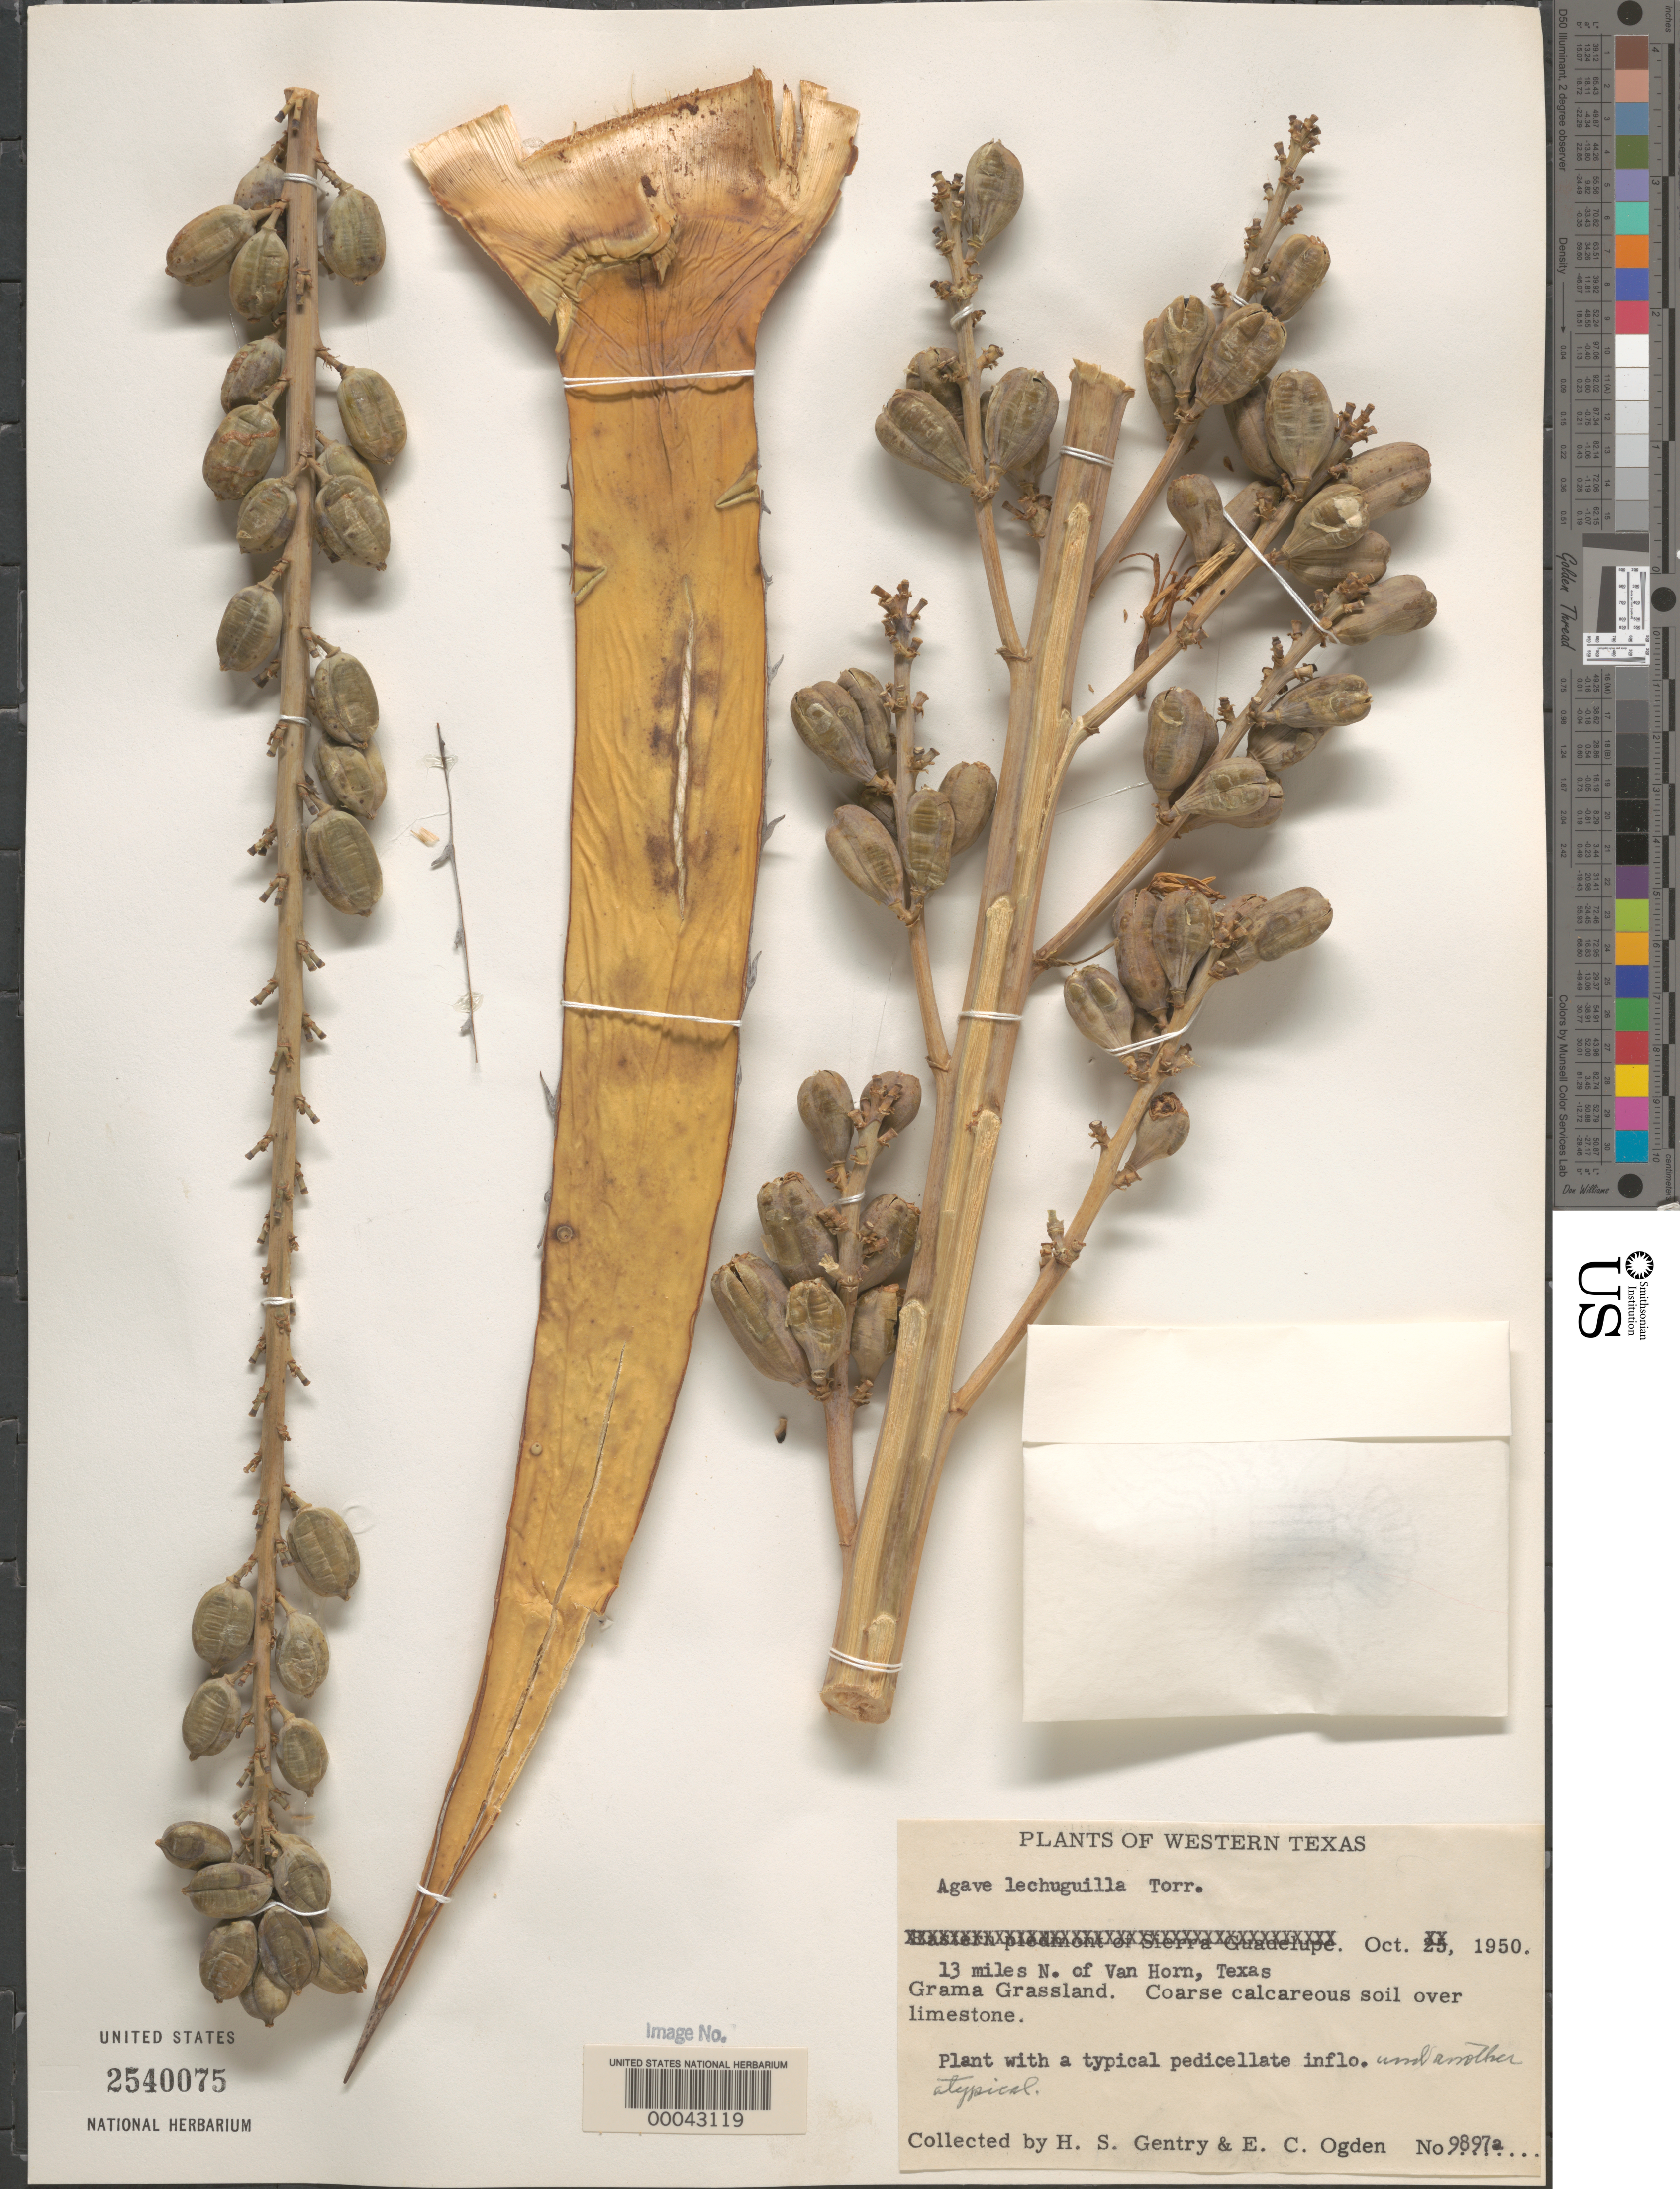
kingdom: Plantae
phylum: Tracheophyta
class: Liliopsida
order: Asparagales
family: Asparagaceae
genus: Agave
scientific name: Agave lechuguilla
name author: Torr.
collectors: H. S. Gentry & E. Ogden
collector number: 9897a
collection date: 1950-10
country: United States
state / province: Texas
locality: Western Texas. 13 miles N. of Van Horn. Grama Grassland.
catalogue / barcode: US 2540075